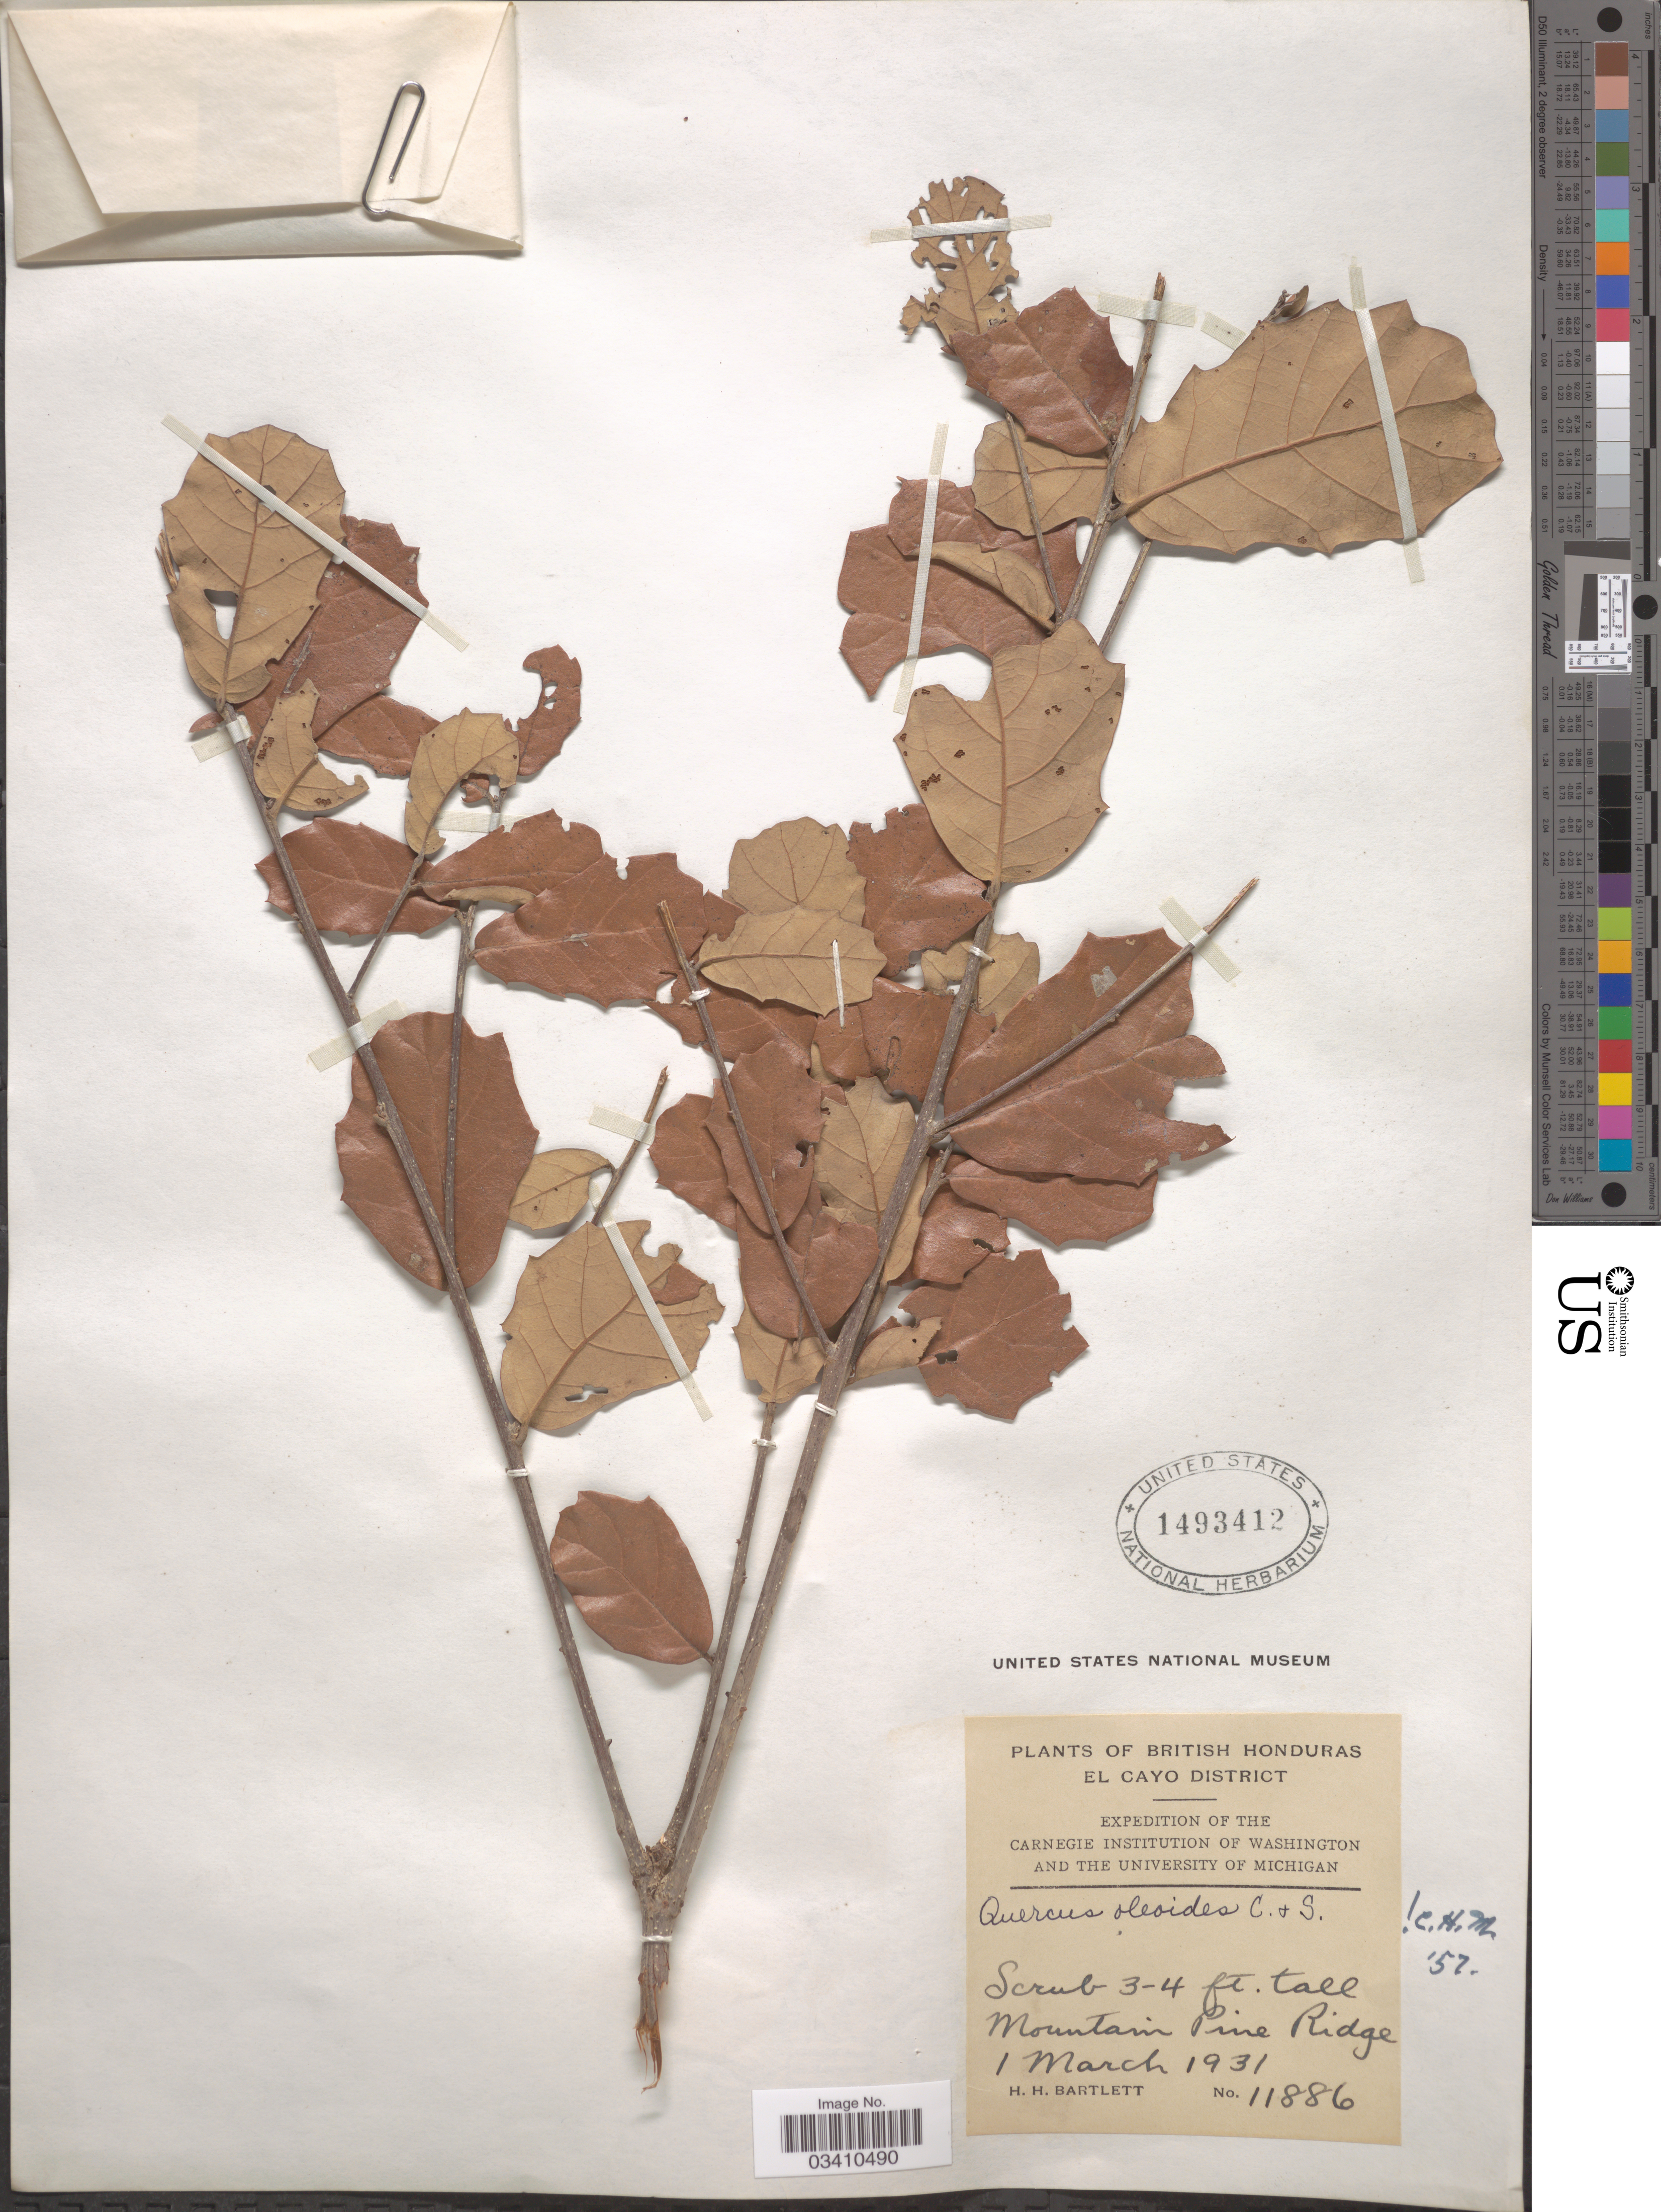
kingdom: Plantae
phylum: Tracheophyta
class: Magnoliopsida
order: Fagales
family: Fagaceae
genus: Quercus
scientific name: Quercus oleoides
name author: Schltdl. & Cham.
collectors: H. H. Bartlett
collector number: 11886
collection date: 1931-03-01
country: Belize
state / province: Cayo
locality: British Honduras. El Cayo District. Mountain Pine Ridge.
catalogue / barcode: US 1493412